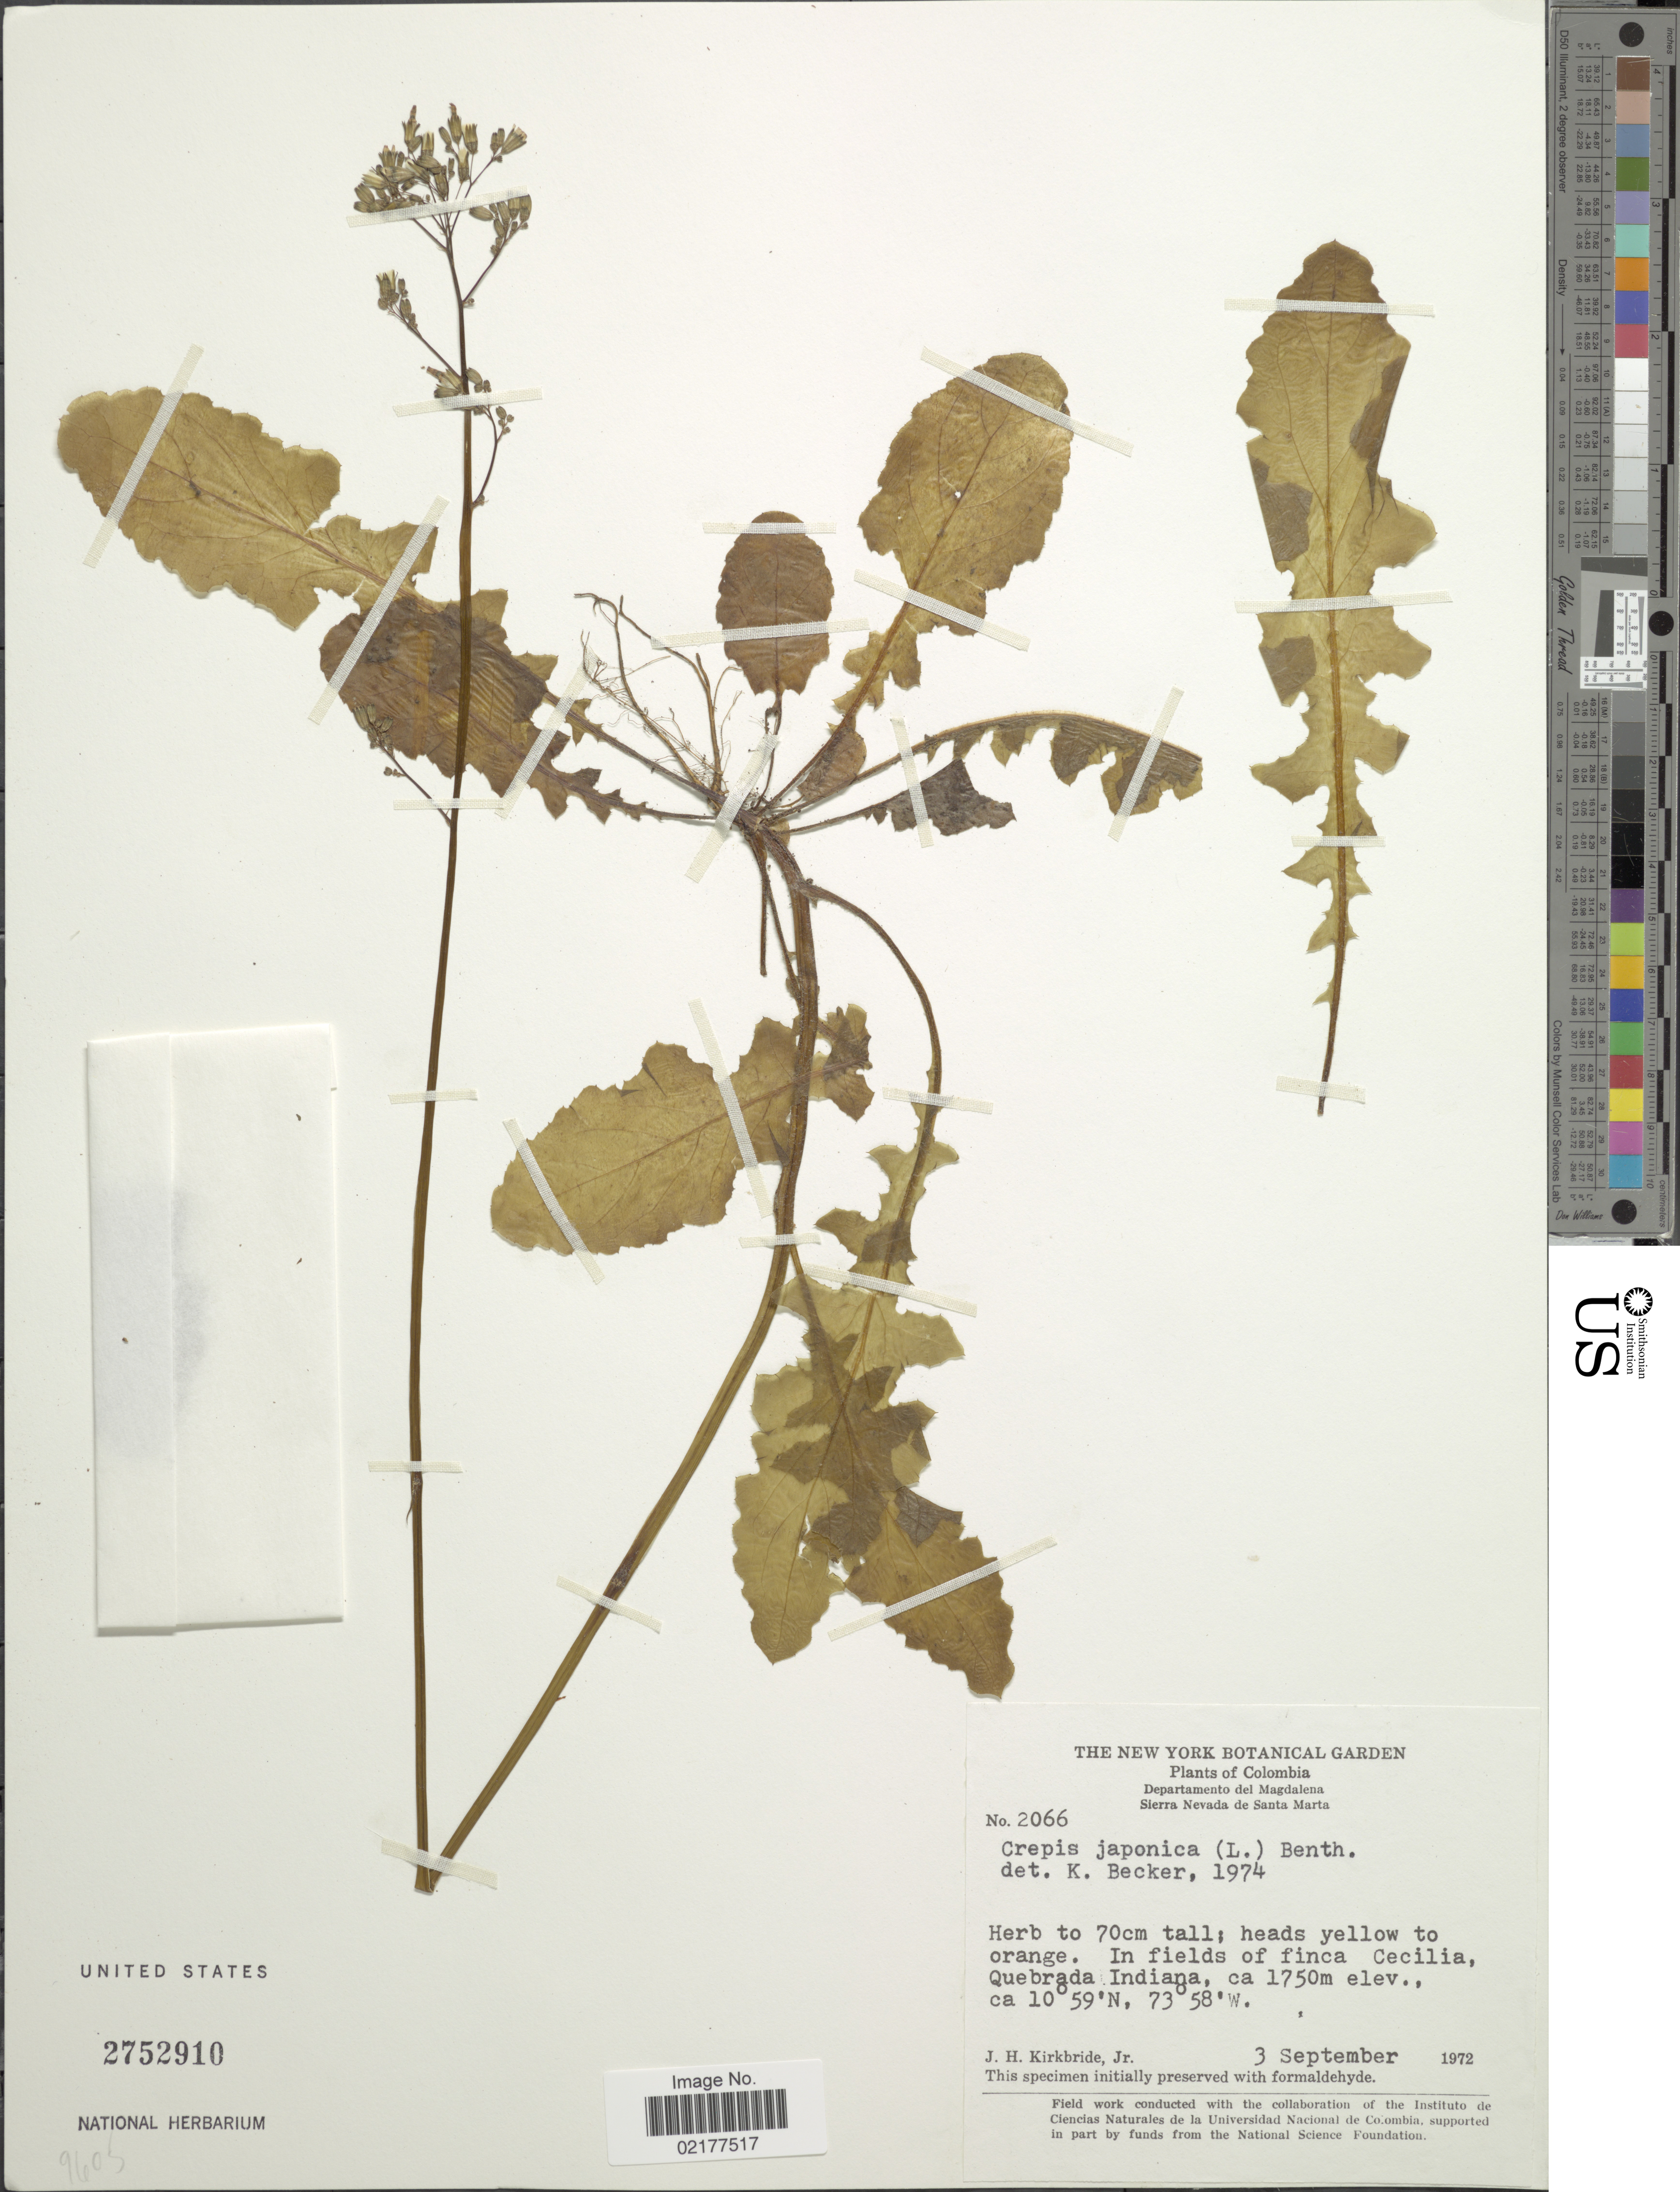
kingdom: Plantae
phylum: Tracheophyta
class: Magnoliopsida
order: Asterales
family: Asteraceae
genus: Youngia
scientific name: Youngia japonica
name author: (L.) DC.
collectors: J. H. Kirkbride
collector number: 2066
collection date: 1972-09-03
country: Colombia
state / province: Magdalena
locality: Sierra Nevada de Santa Marta. Quebrada Indiana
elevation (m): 1750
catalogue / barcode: US 2752910